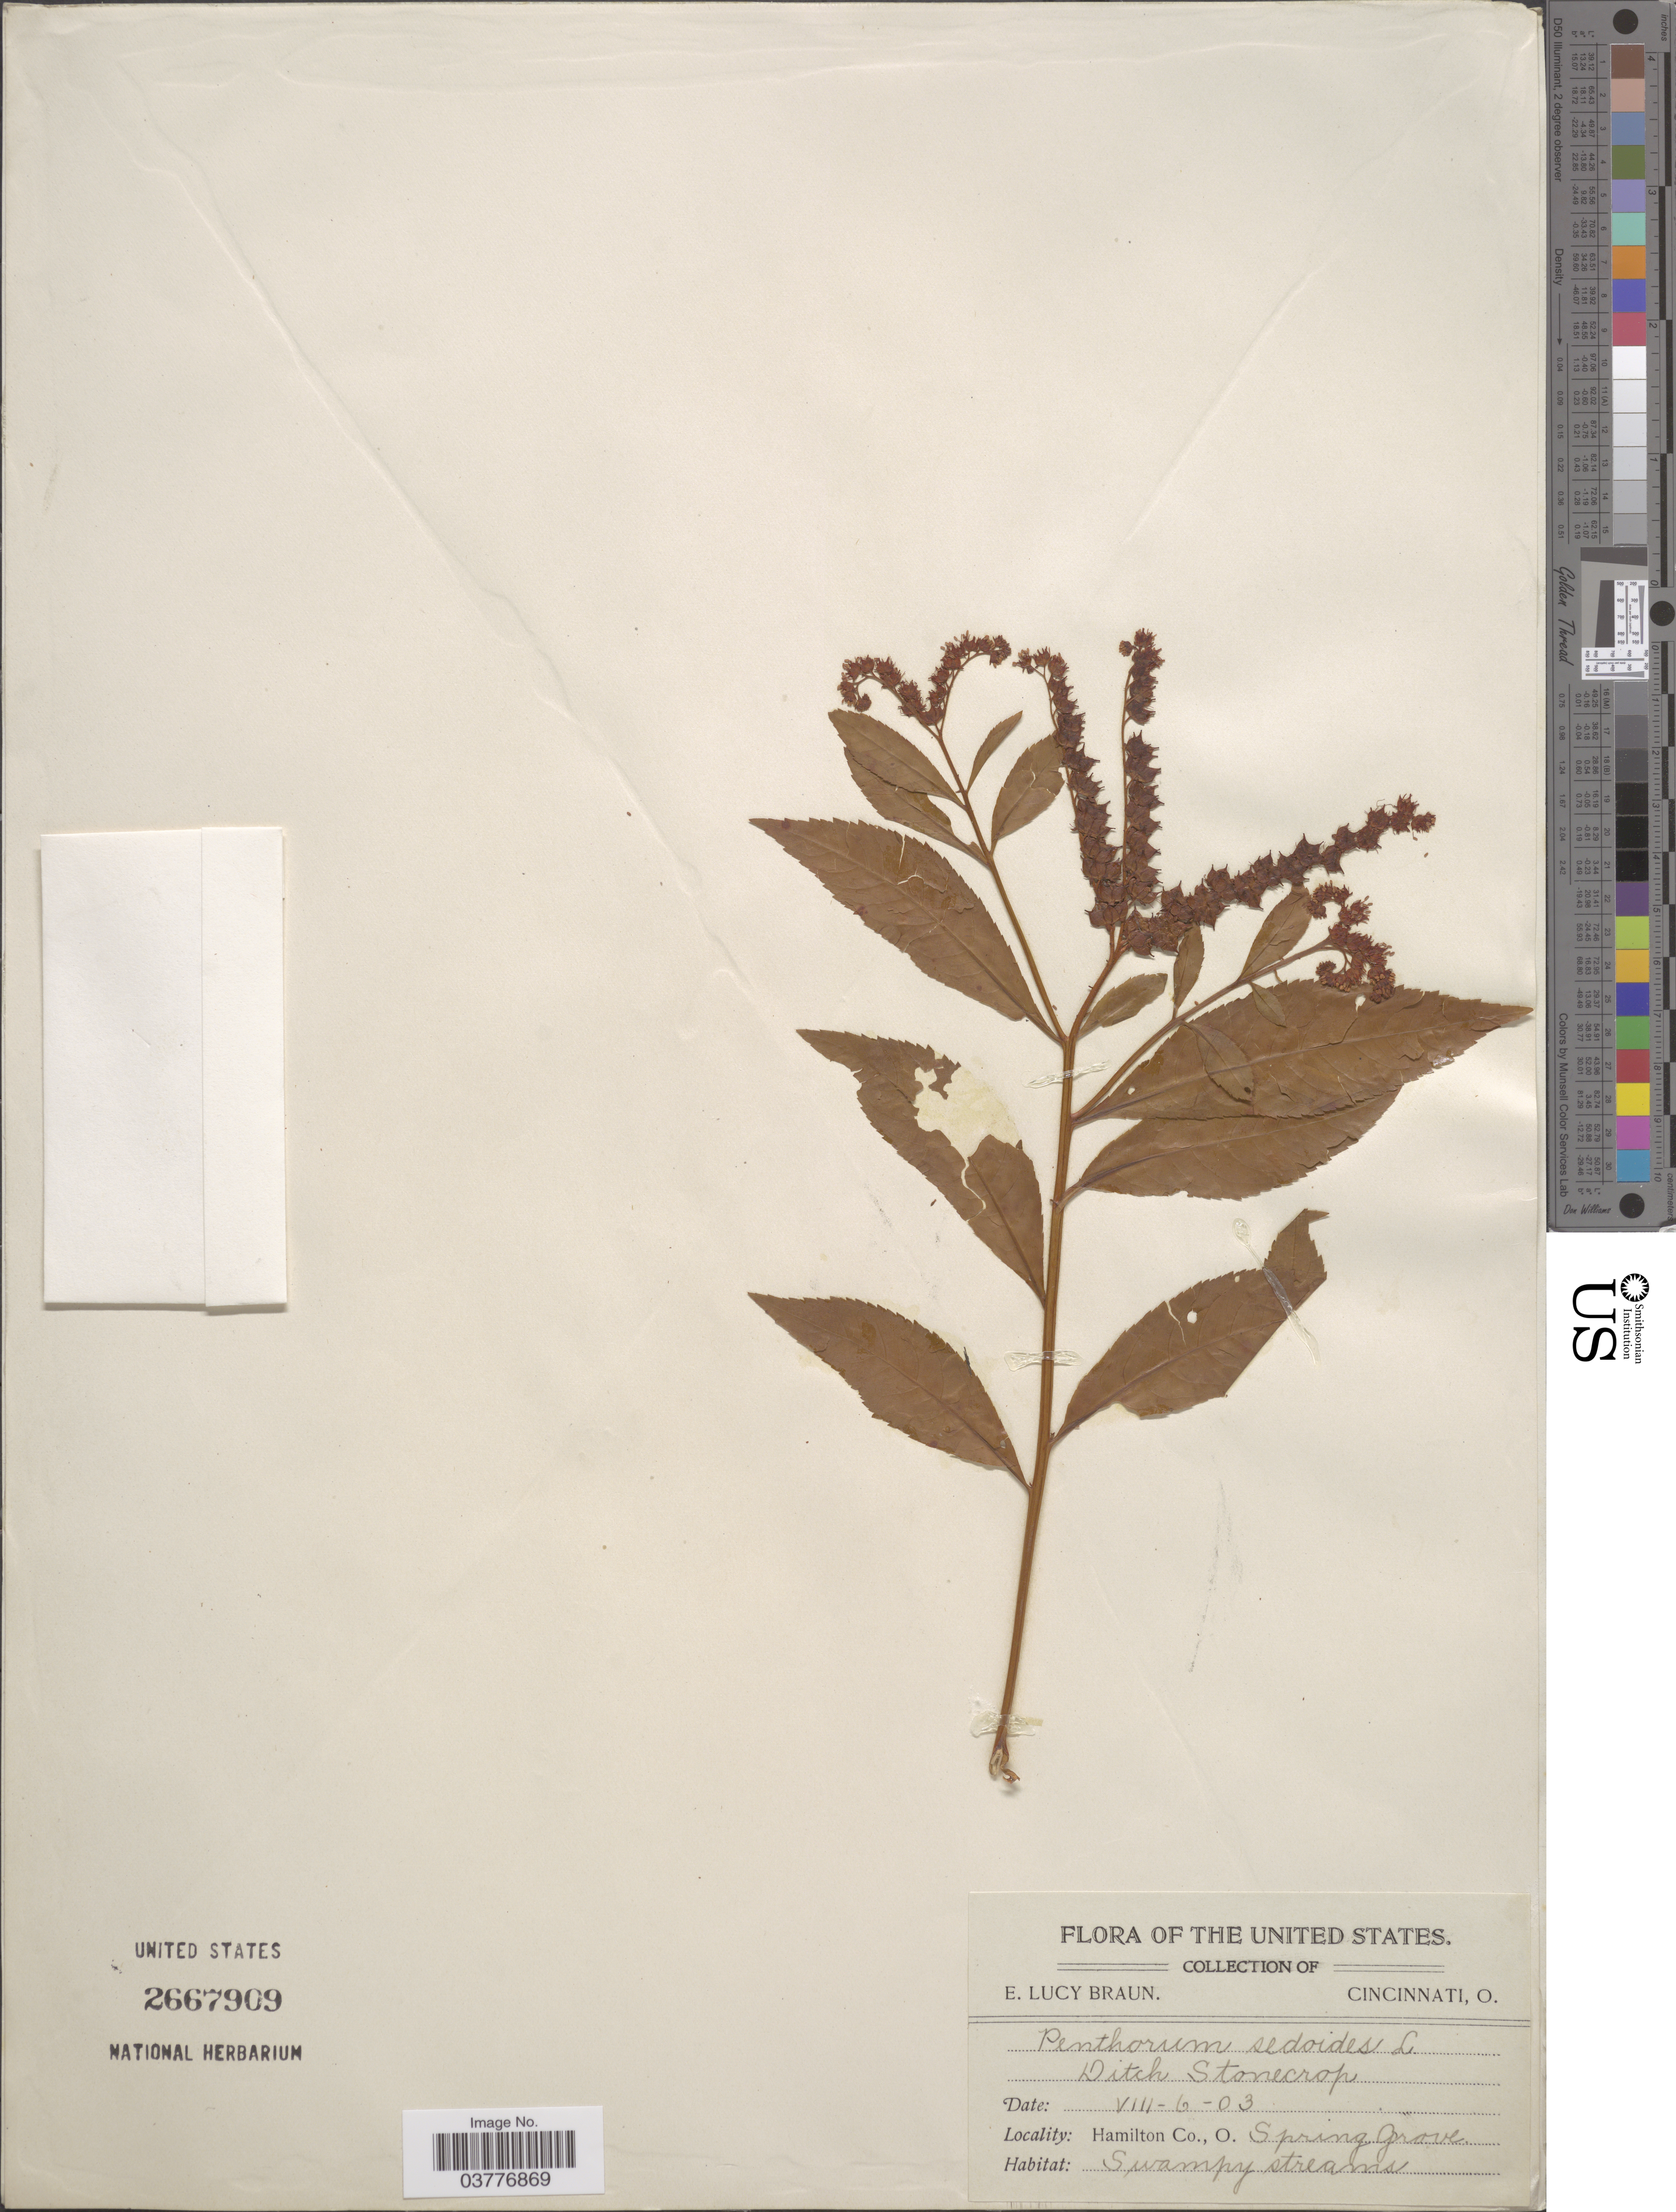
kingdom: Plantae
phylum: Tracheophyta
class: Magnoliopsida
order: Saxifragales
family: Penthoraceae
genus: Penthorum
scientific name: Penthorum sedoides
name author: L.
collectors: E. L. Braun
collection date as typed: Transcribed d/m/y: 6/8/3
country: United States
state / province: Ohio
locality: Hamilton Co., Spring Grove.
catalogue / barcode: US 2667909